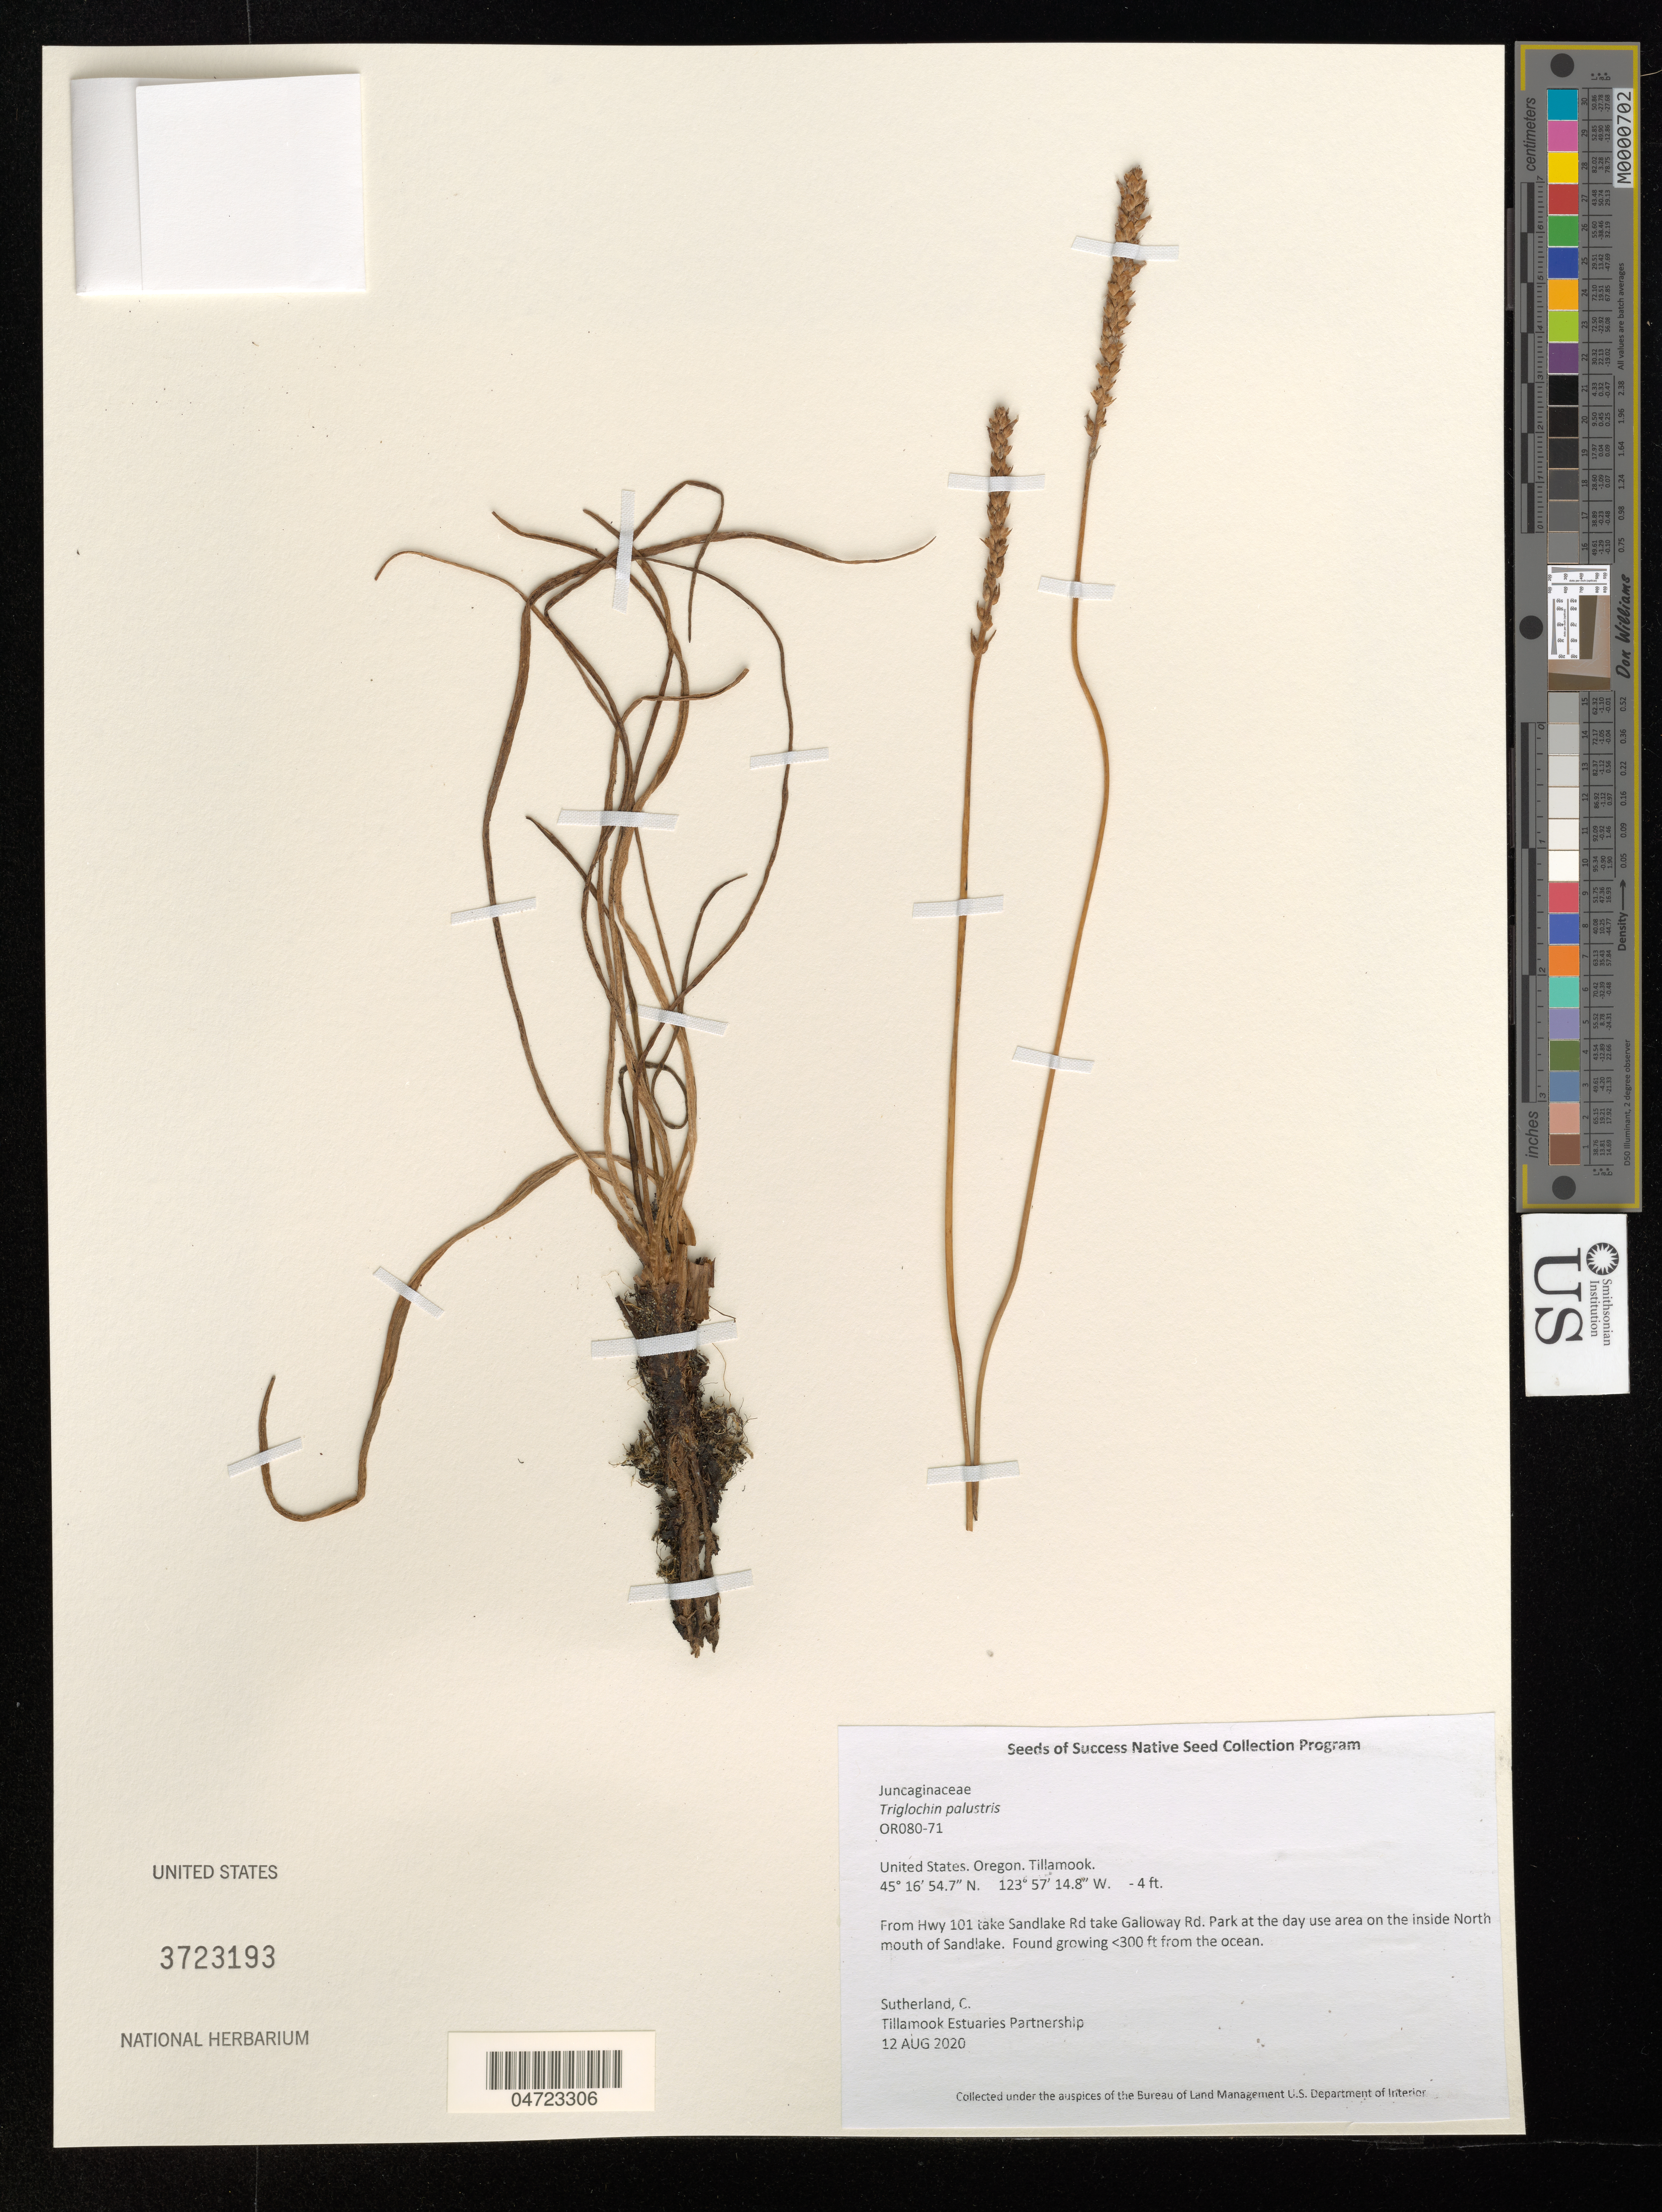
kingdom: Plantae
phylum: Tracheophyta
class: Liliopsida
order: Alismatales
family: Juncaginaceae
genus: Triglochin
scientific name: Triglochin palustris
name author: L.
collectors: C. Sutherland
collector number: OR080-71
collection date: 2020-08-12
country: United States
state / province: Oregon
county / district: Tilamook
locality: Tillamook. From Hwy 101 take Sandlake Rd take Galloway Rd. Park at the day use area on the inside North mouth of Sandlake. <300 ft from the ocean.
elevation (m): -1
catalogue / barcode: US 3723193